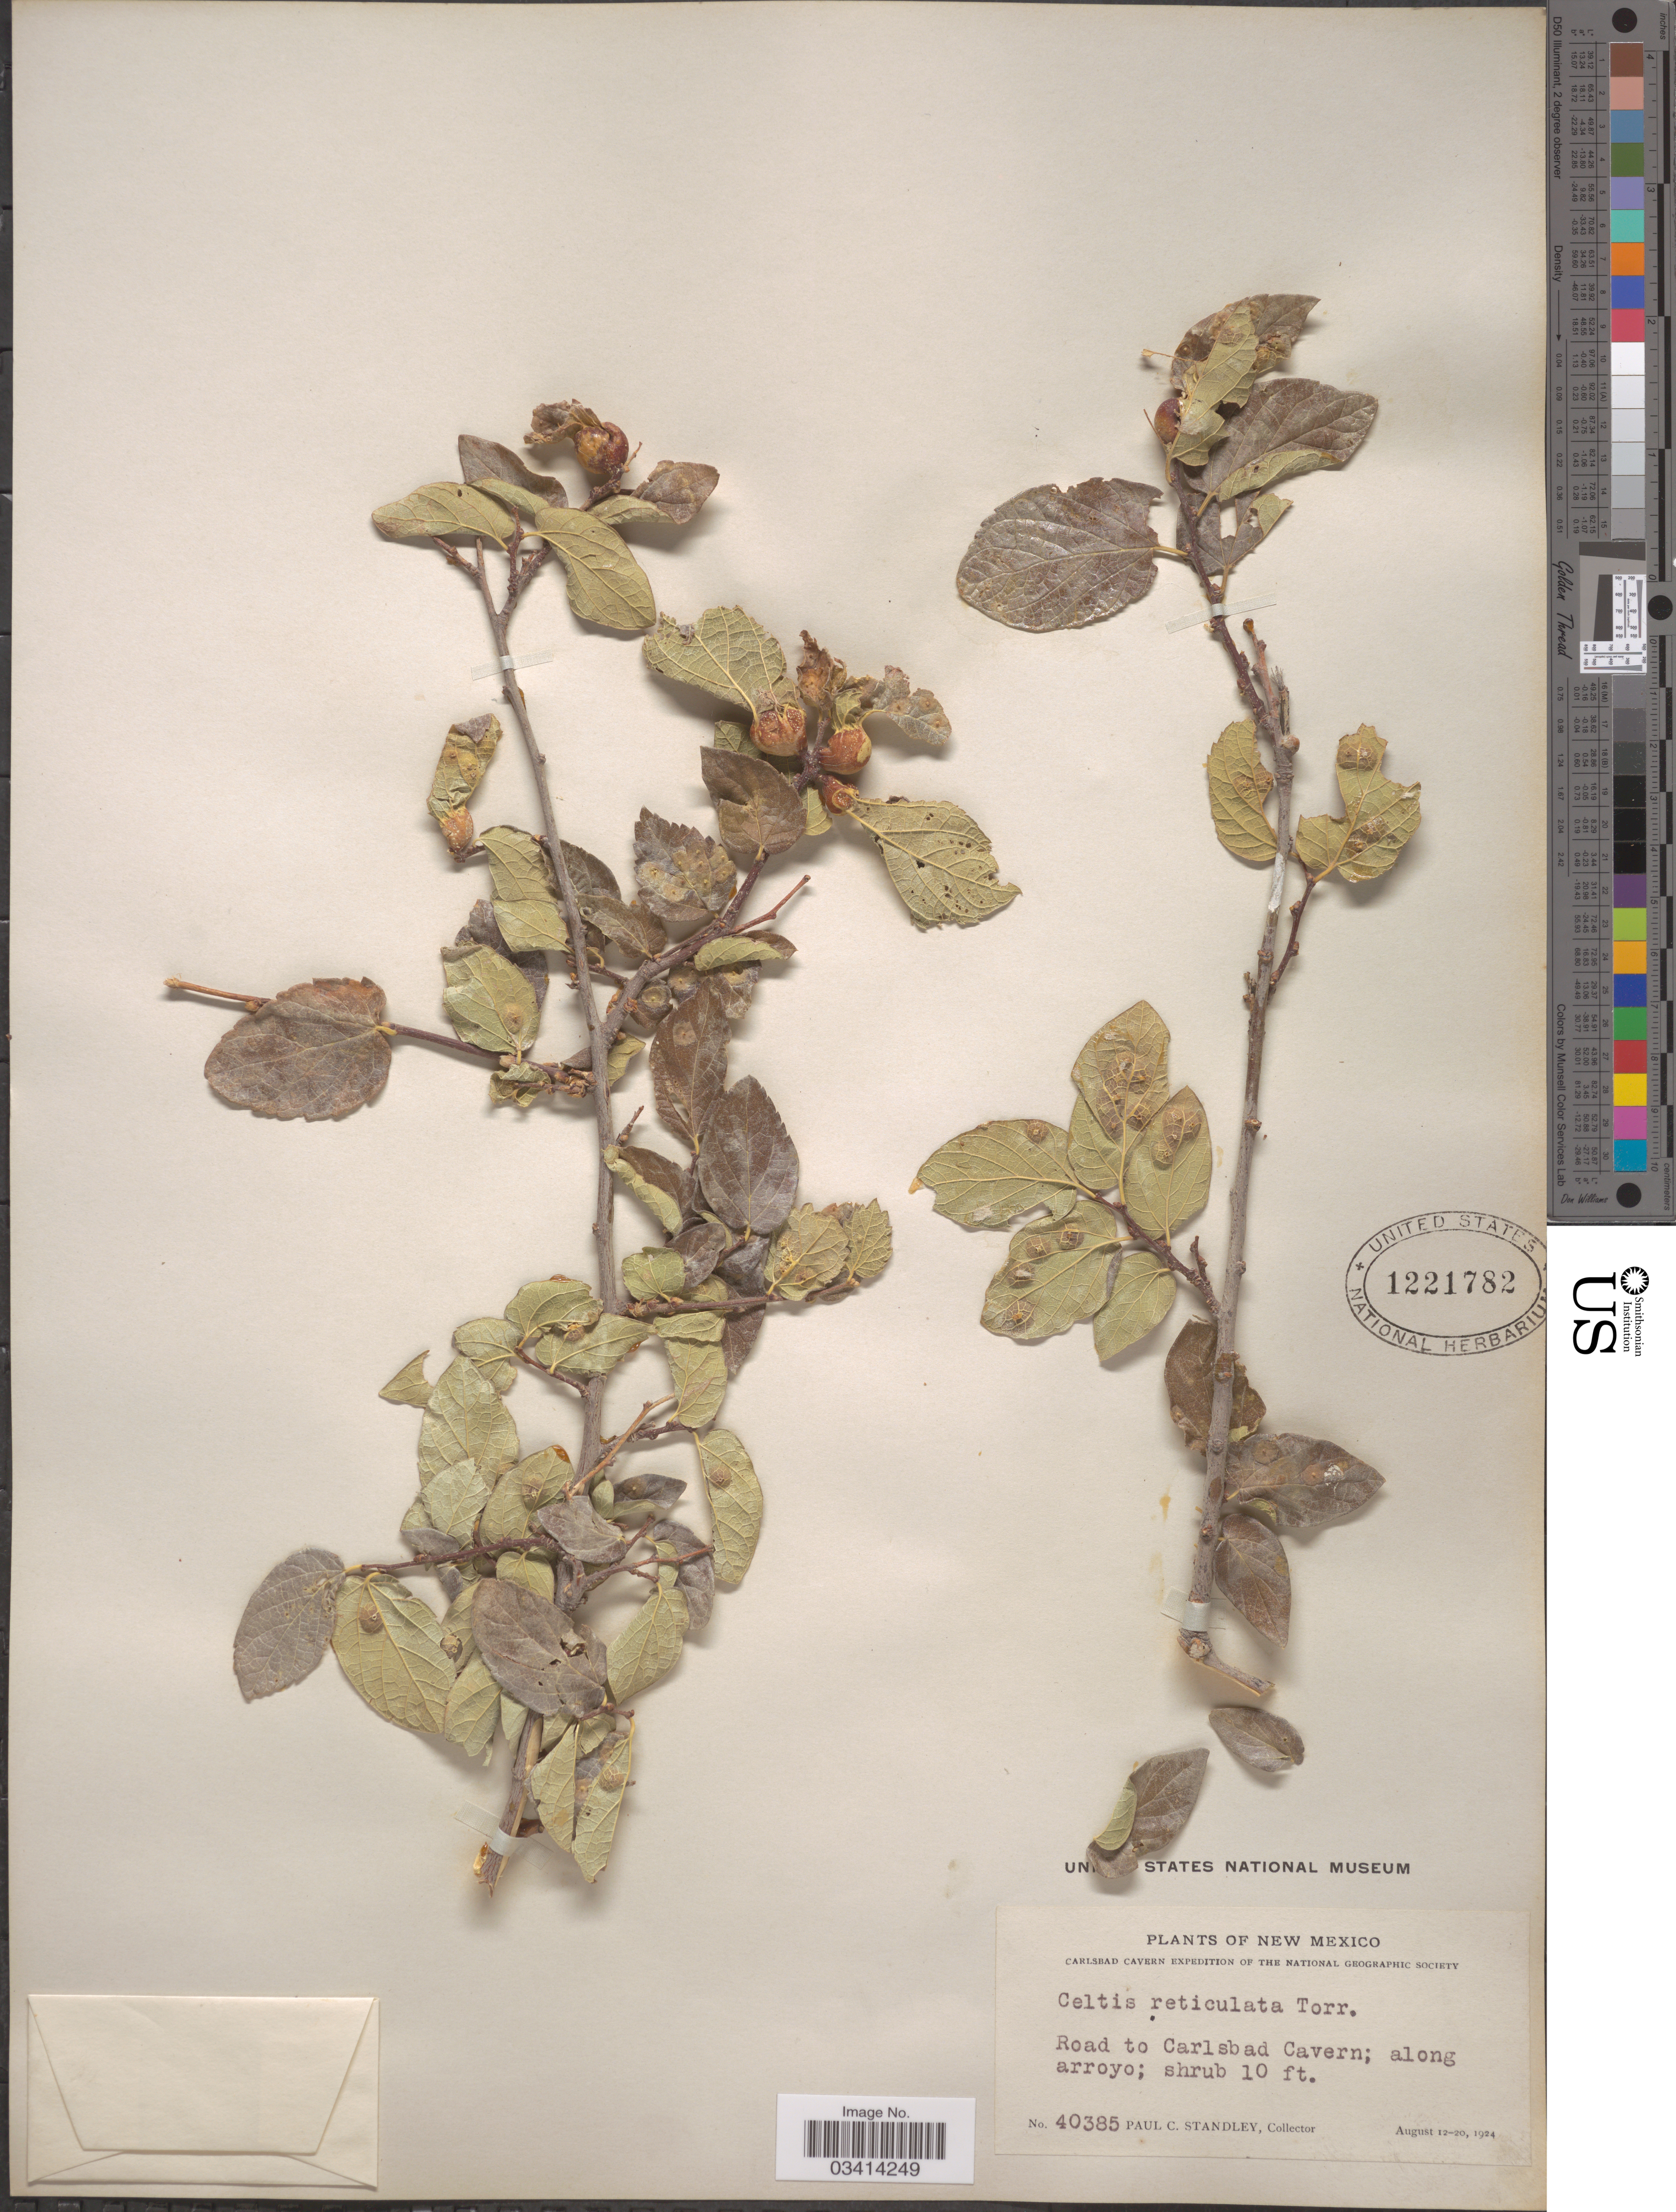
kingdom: Plantae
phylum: Tracheophyta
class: Magnoliopsida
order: Rosales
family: Cannabaceae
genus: Celtis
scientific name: Celtis reticulata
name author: Torr.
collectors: P. C. Standley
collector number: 40385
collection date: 1924-08-12/1924-08-20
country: United States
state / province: New Mexico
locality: Road to Carlsbad Cavern; along arroyo.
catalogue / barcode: US 1221782